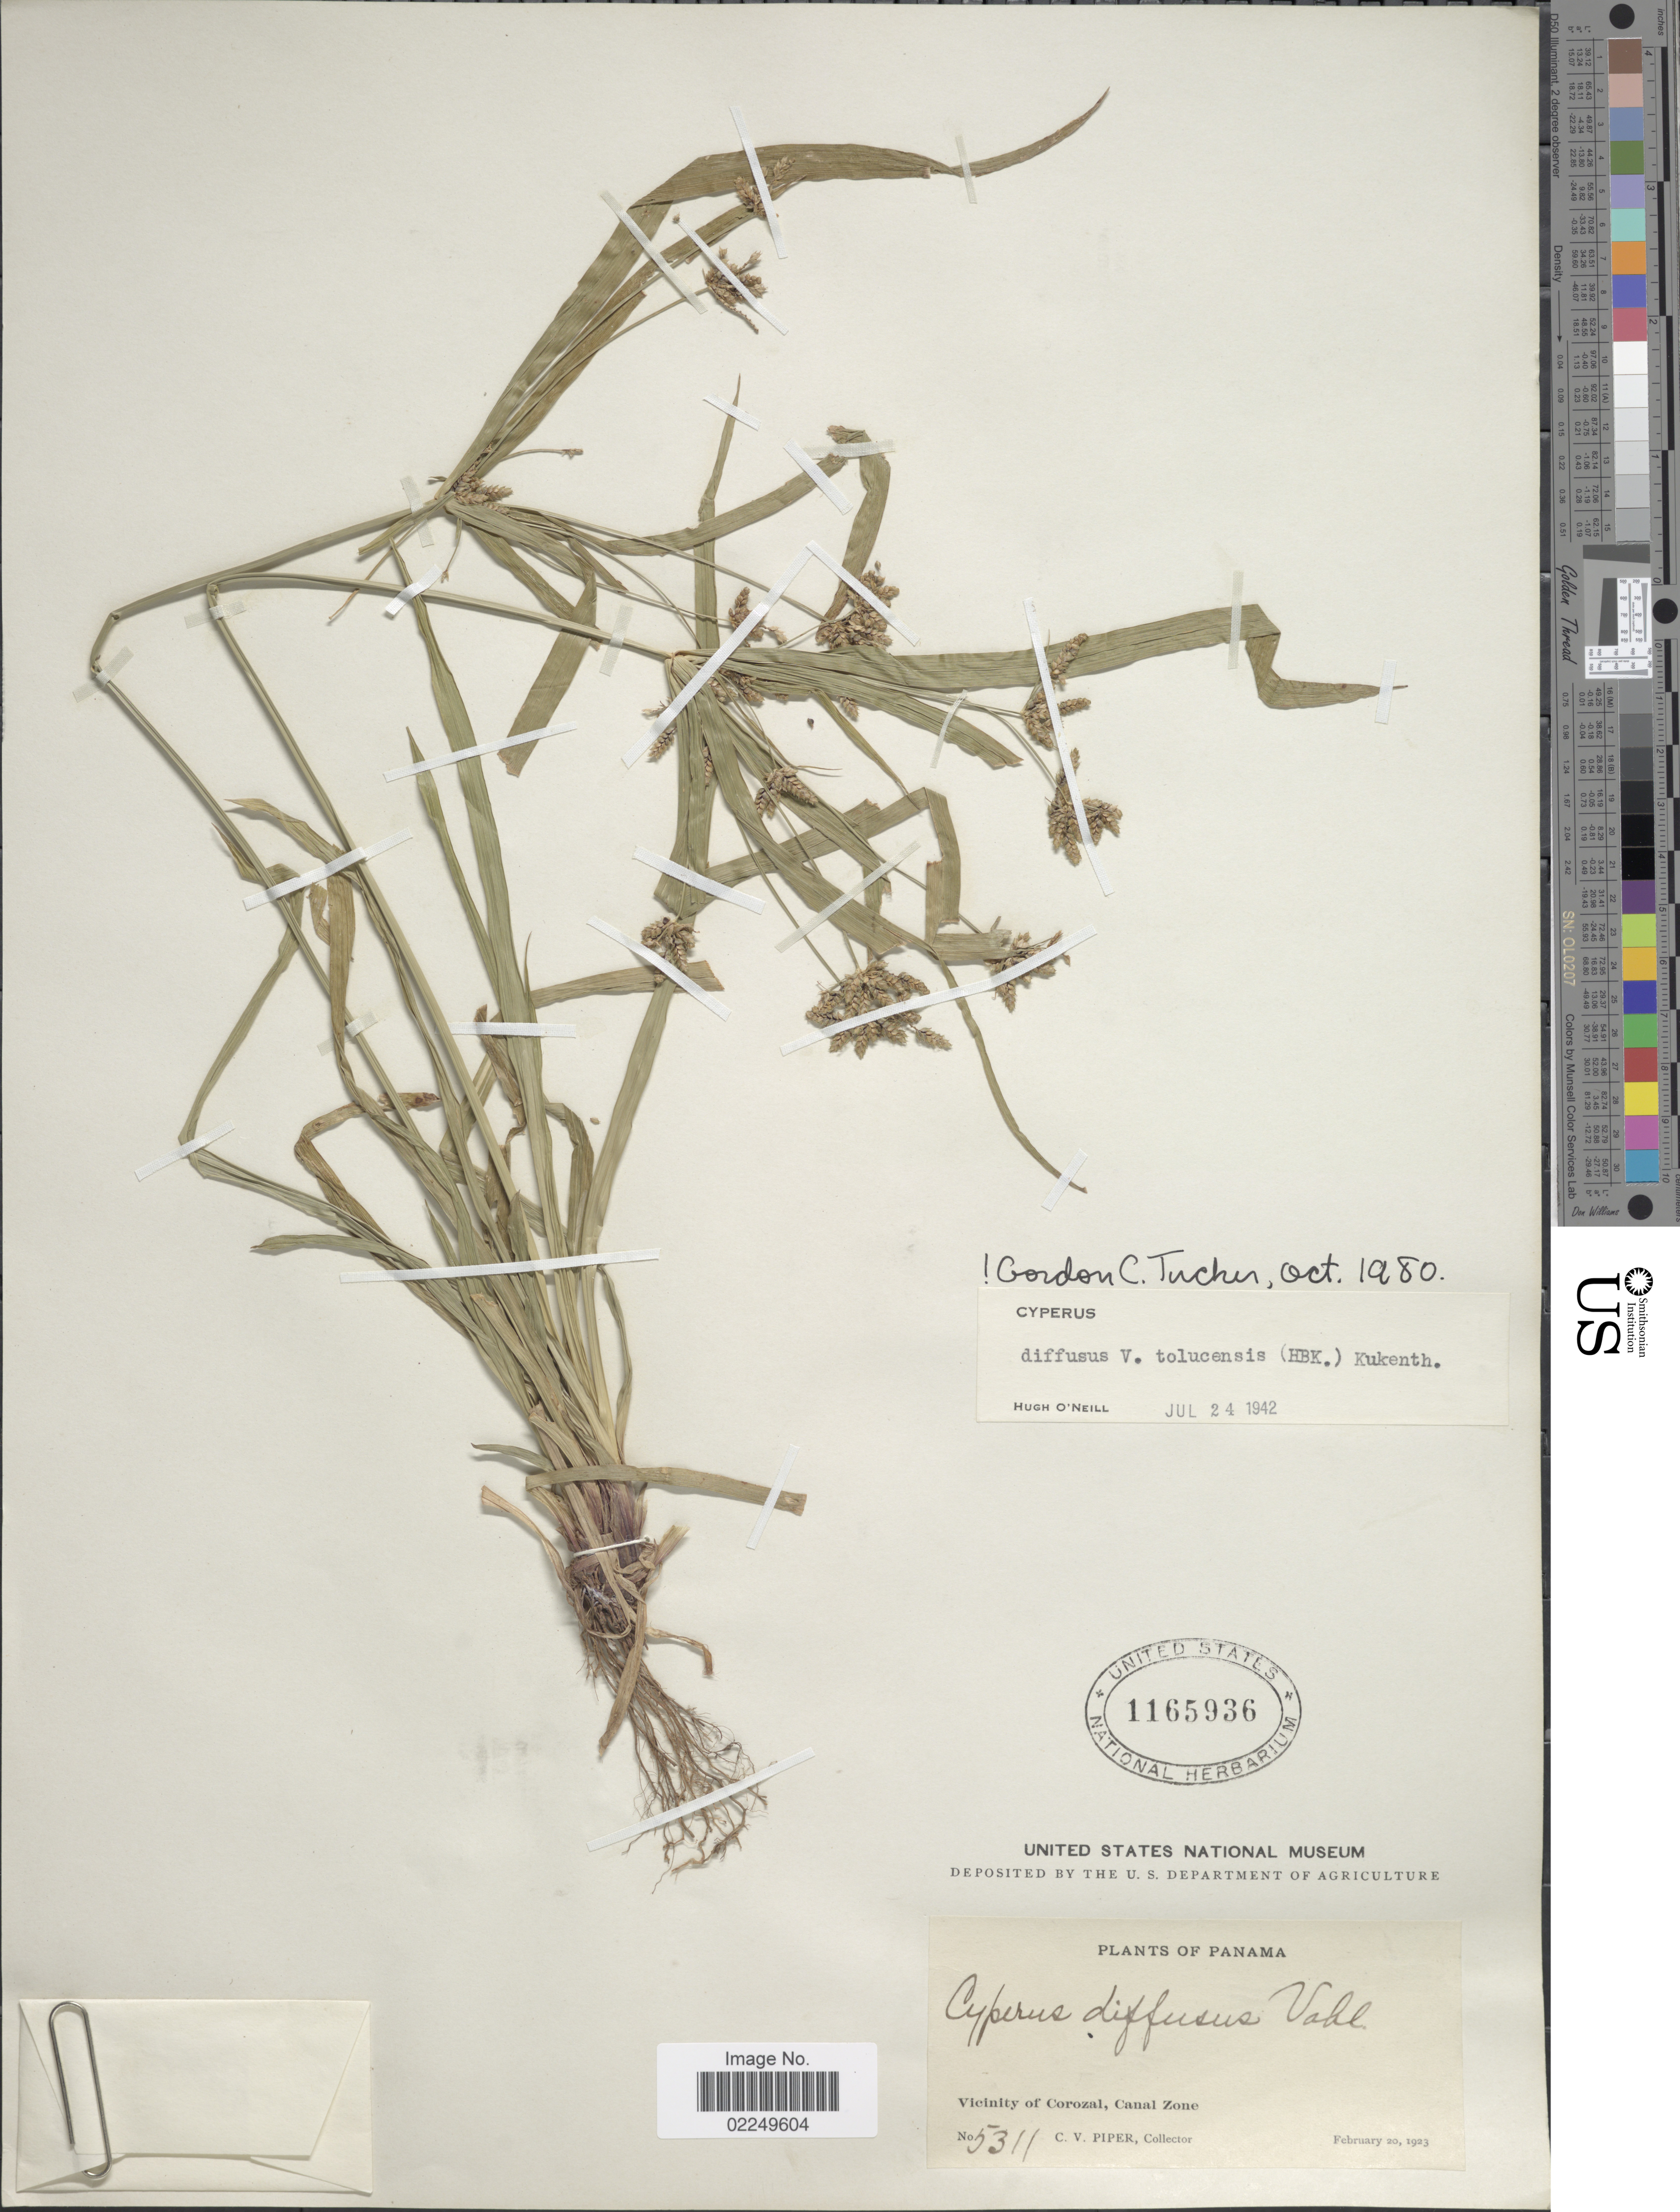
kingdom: Plantae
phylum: Tracheophyta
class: Liliopsida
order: Poales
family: Cyperaceae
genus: Cyperus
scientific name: Cyperus laxus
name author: Lam.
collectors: C. V. Piper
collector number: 5311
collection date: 1923-02-20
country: Panama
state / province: Colón / Panamá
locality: Vicinity of Corozal, Canal Zone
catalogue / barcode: US 1165936